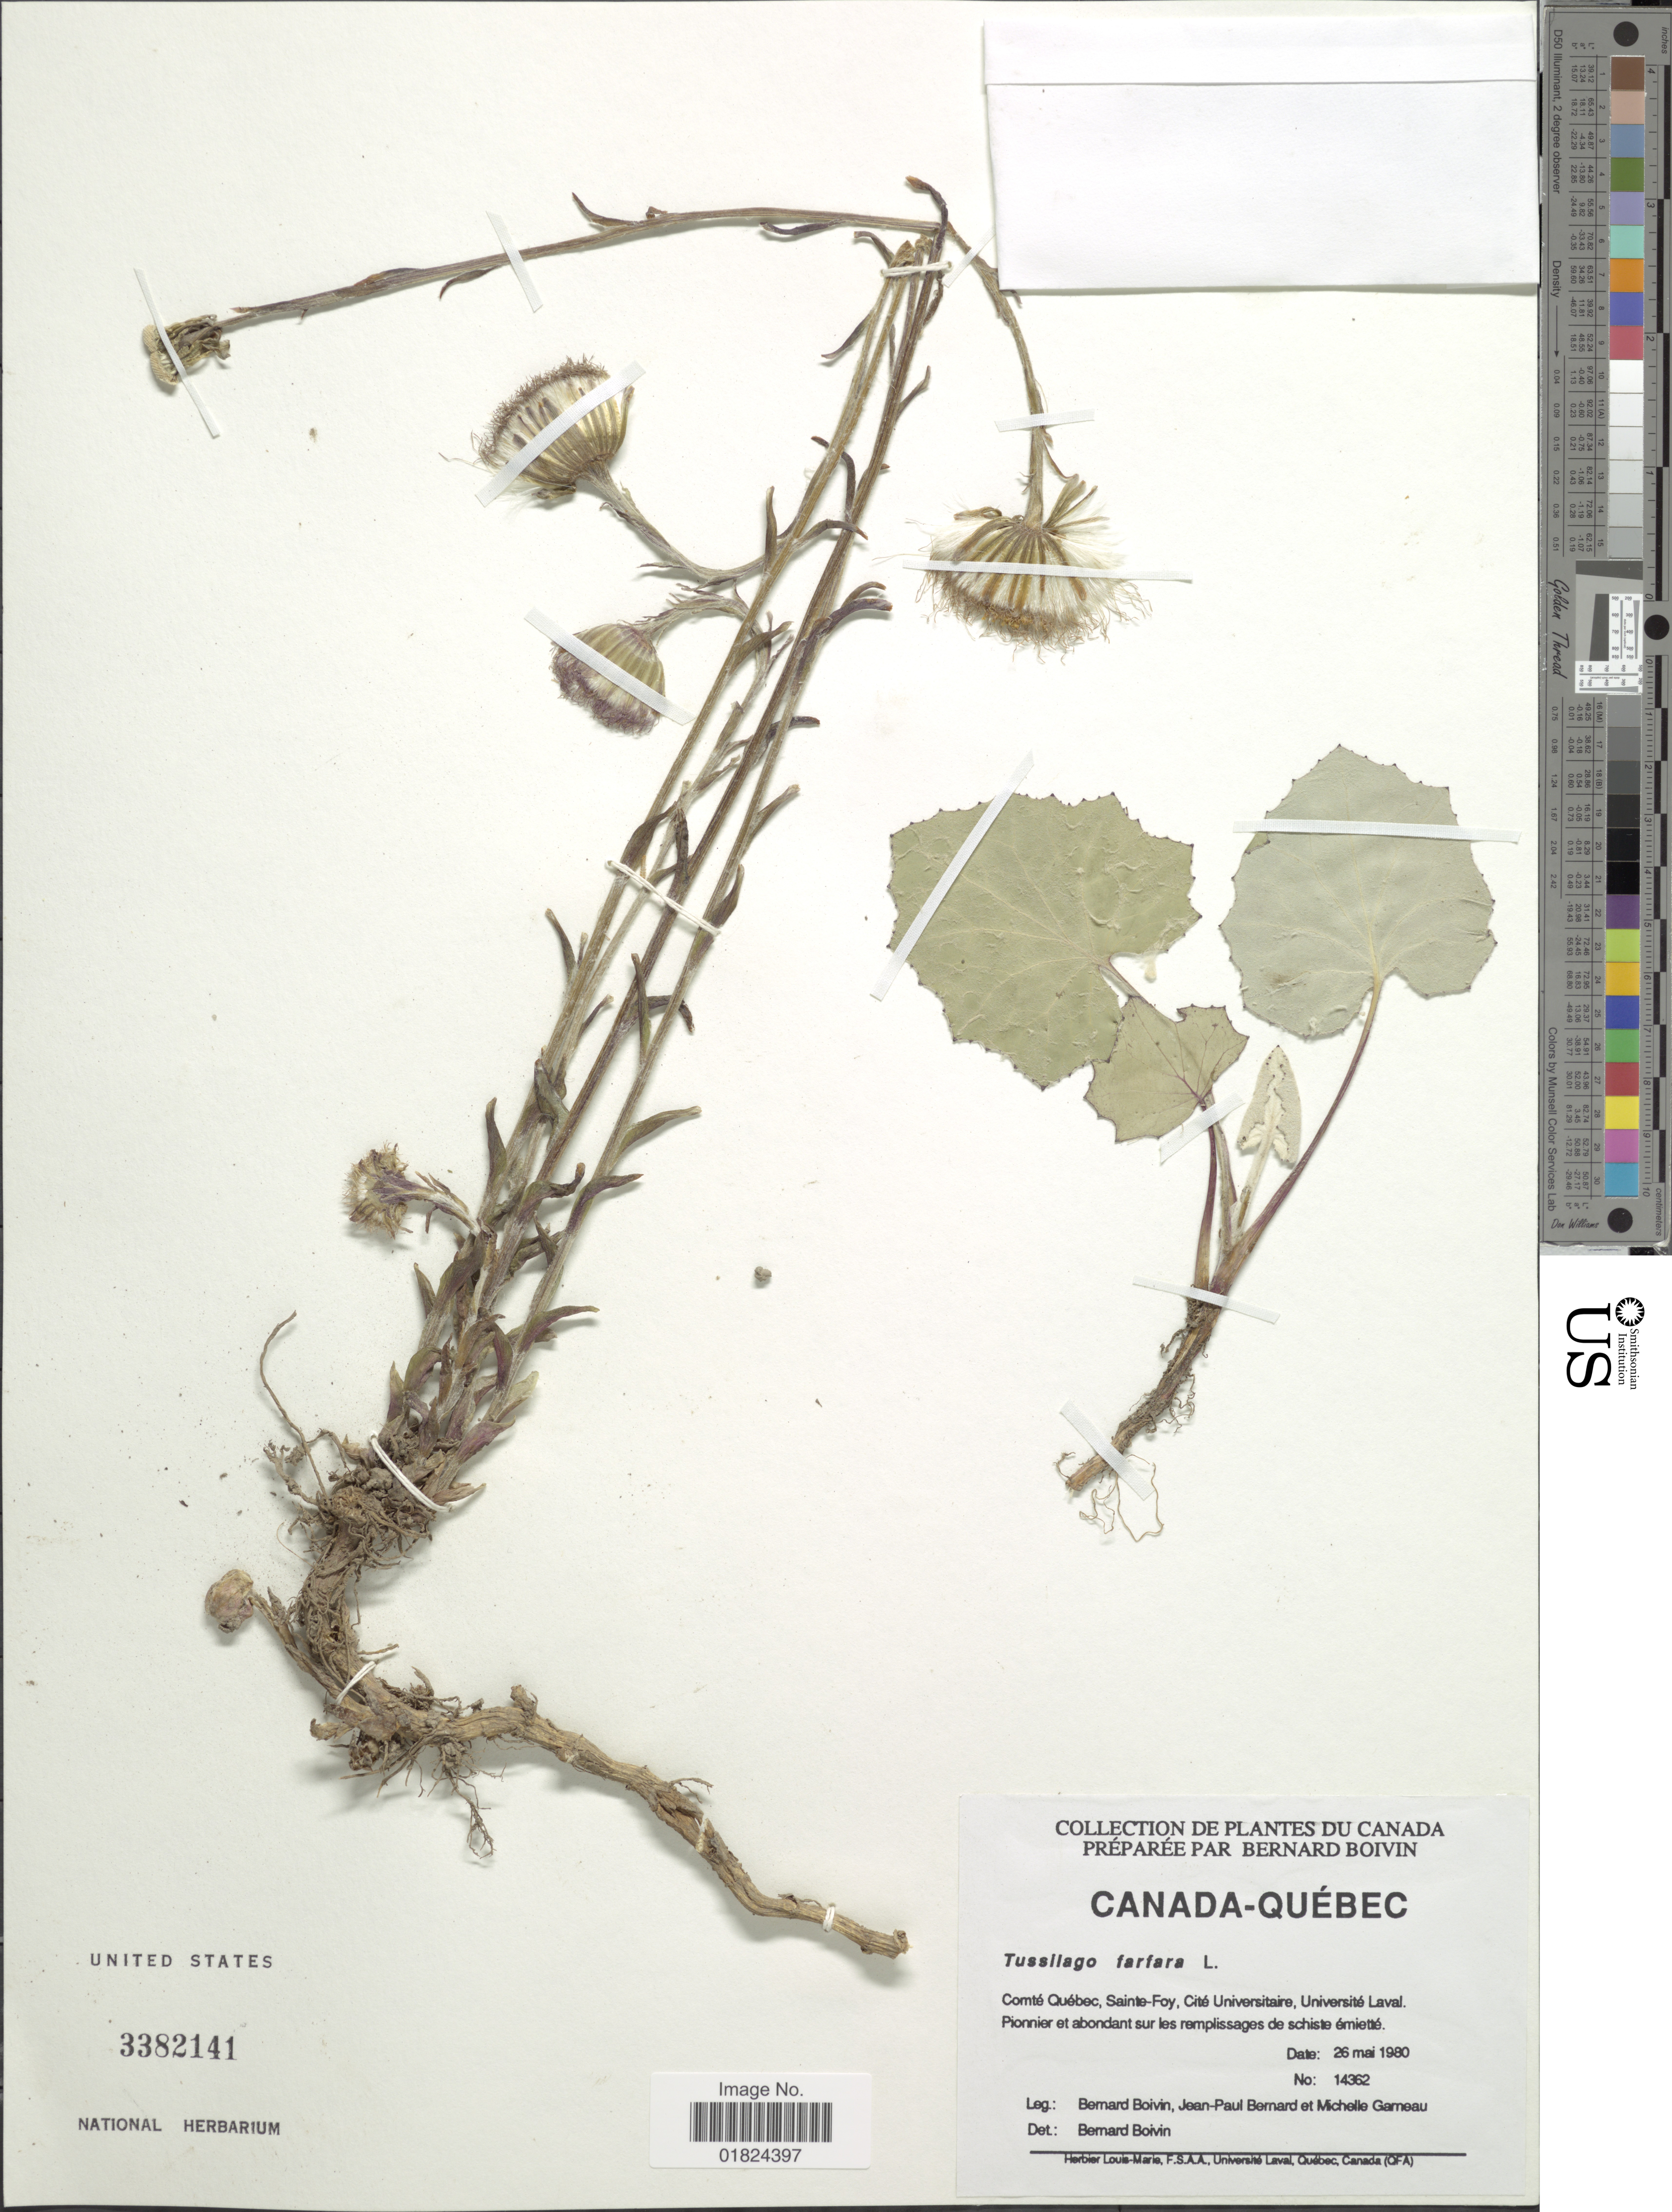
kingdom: Plantae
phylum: Tracheophyta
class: Magnoliopsida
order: Asterales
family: Asteraceae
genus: Tussilago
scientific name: Tussilago farfara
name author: L.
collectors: J. R. B. Boivin, J.-P. Bernard & M. Garneau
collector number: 14362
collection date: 1980-05-26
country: Canada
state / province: Quebec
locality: Comte Quebec, Sainte-Foy, Cite Universitaire, Universite Laval, Pionnier et abondant sur les remplissages de schiste emiette.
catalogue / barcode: US 3382141